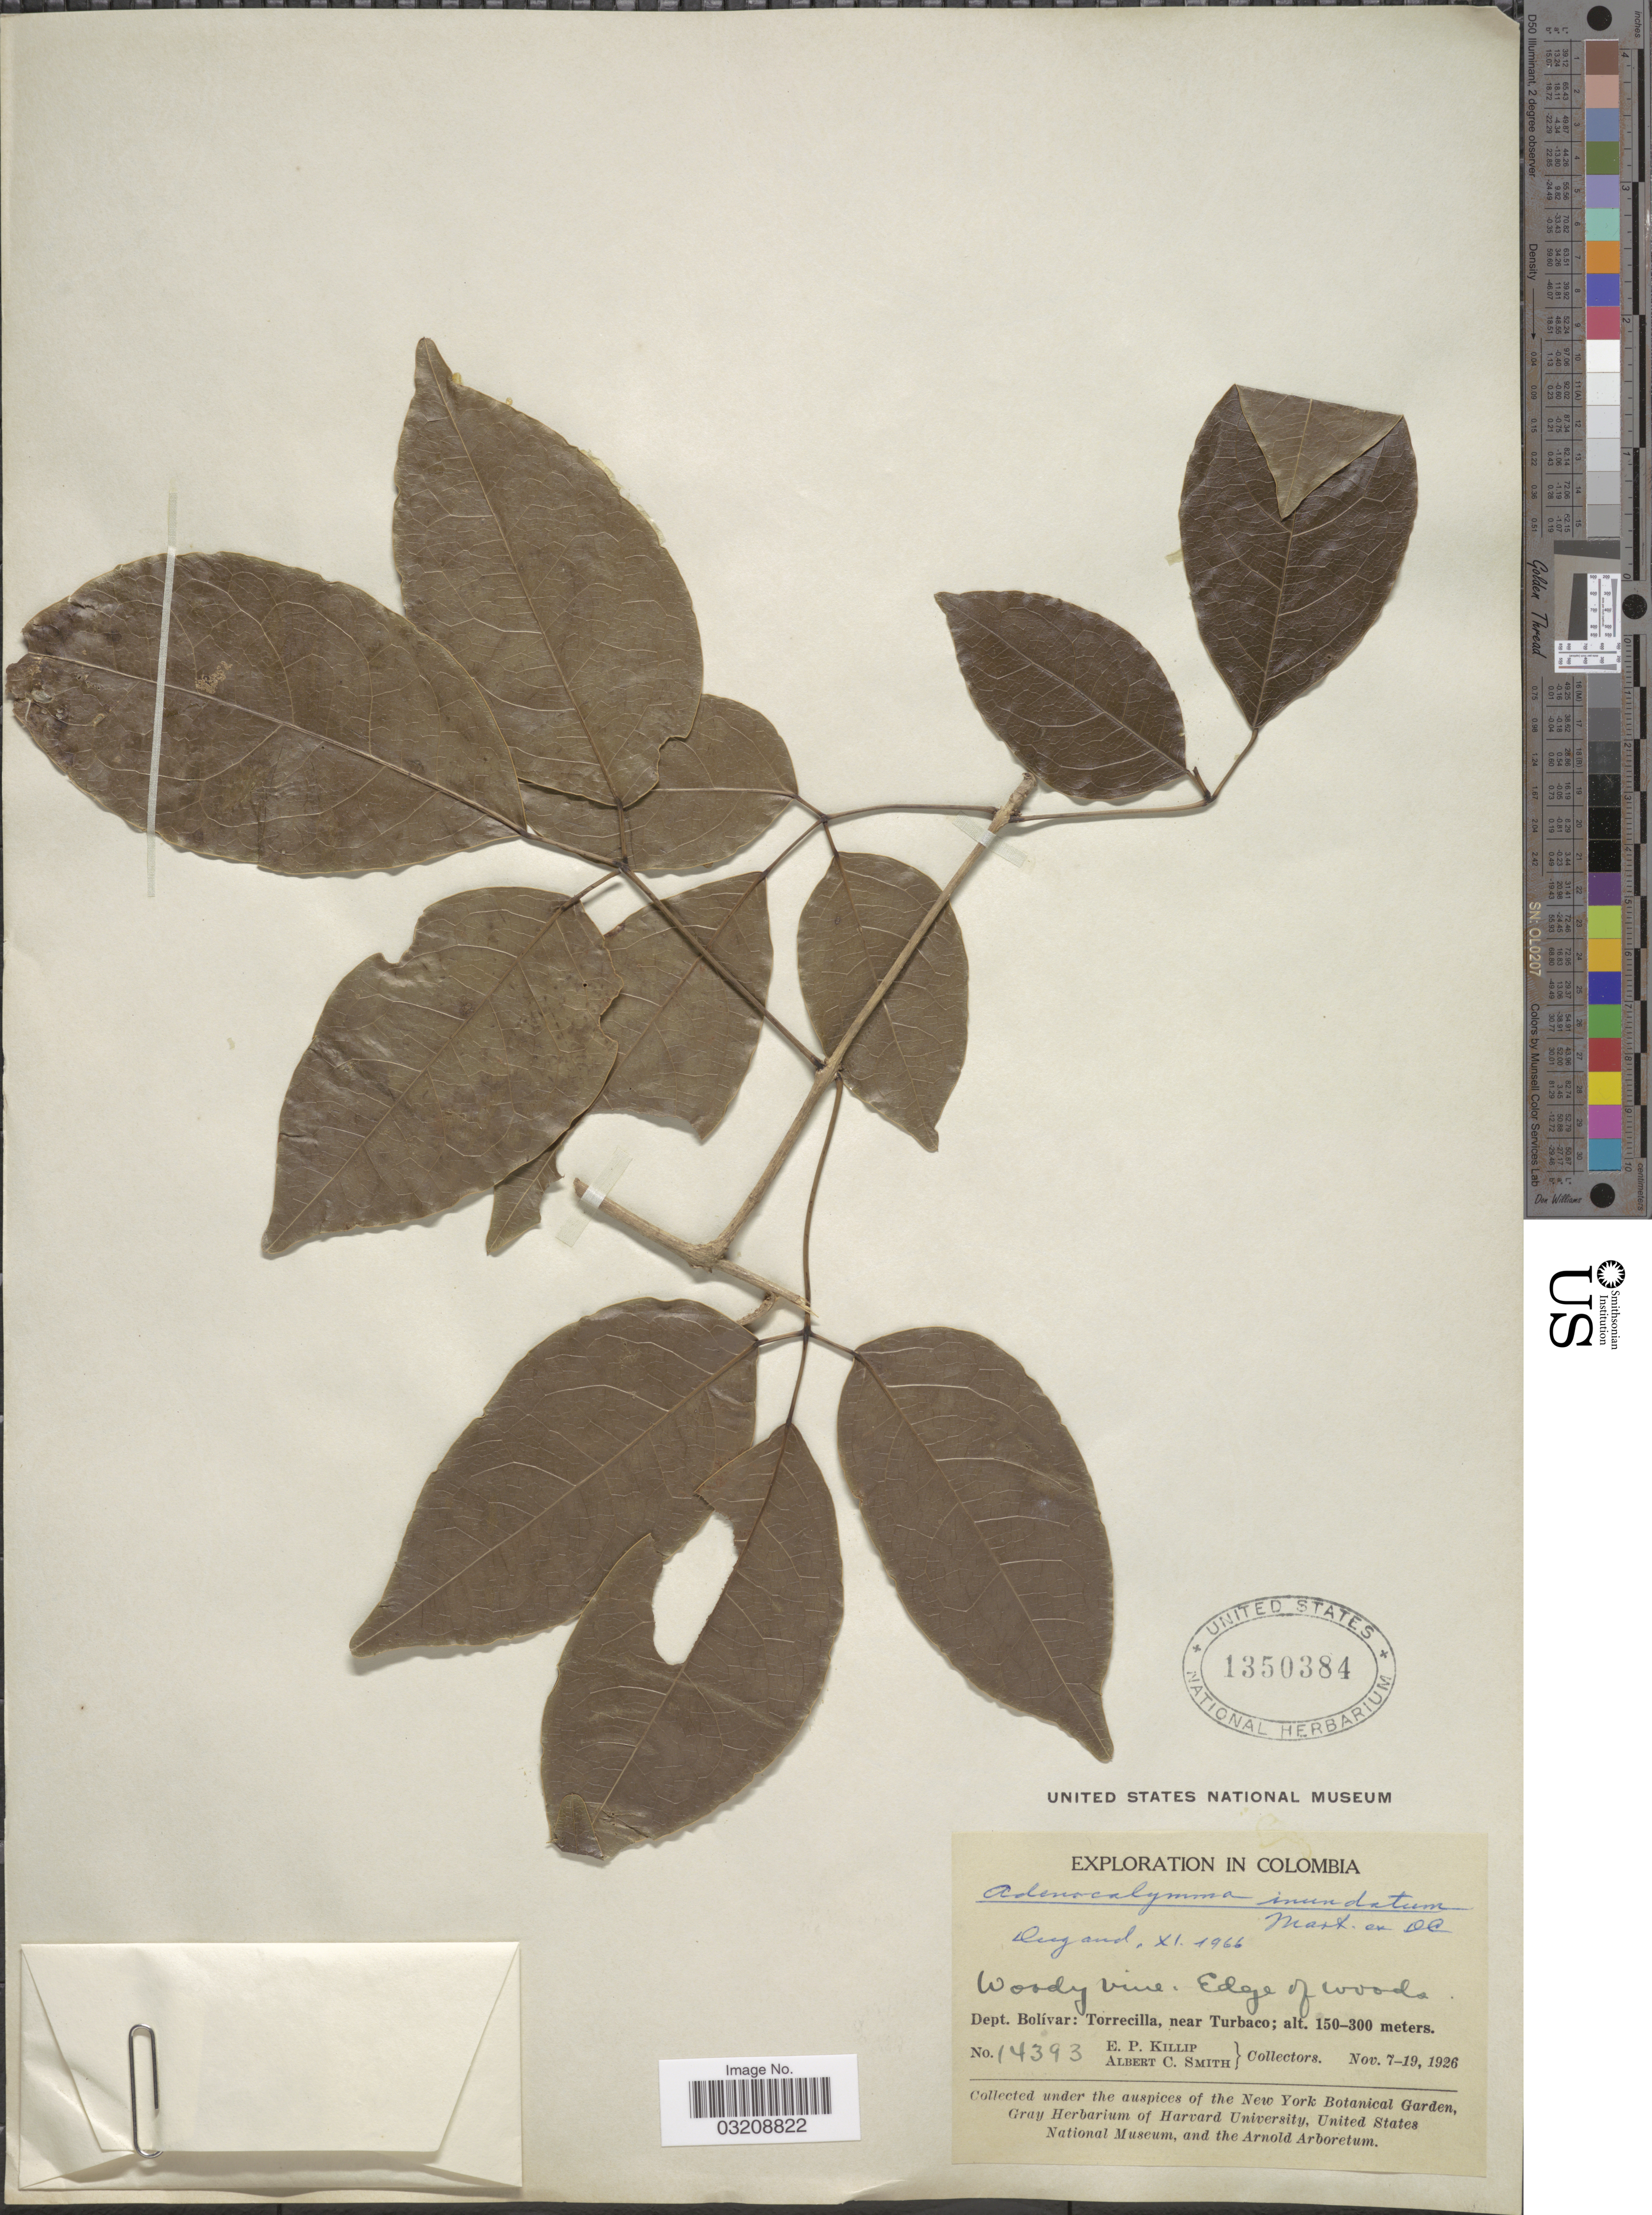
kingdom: Plantae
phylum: Tracheophyta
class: Magnoliopsida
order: Lamiales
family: Bignoniaceae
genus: Adenocalymma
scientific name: Adenocalymma inundatum var. inundatum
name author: Mart. ex DC.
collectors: E. P. Killip & A. C. Smith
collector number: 14393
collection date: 1926-11-07/1926-11-19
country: Colombia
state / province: Bolívar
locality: Dept. Bolívar: Torrecílla, near Turbaco.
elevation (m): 150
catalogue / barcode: US 1350384